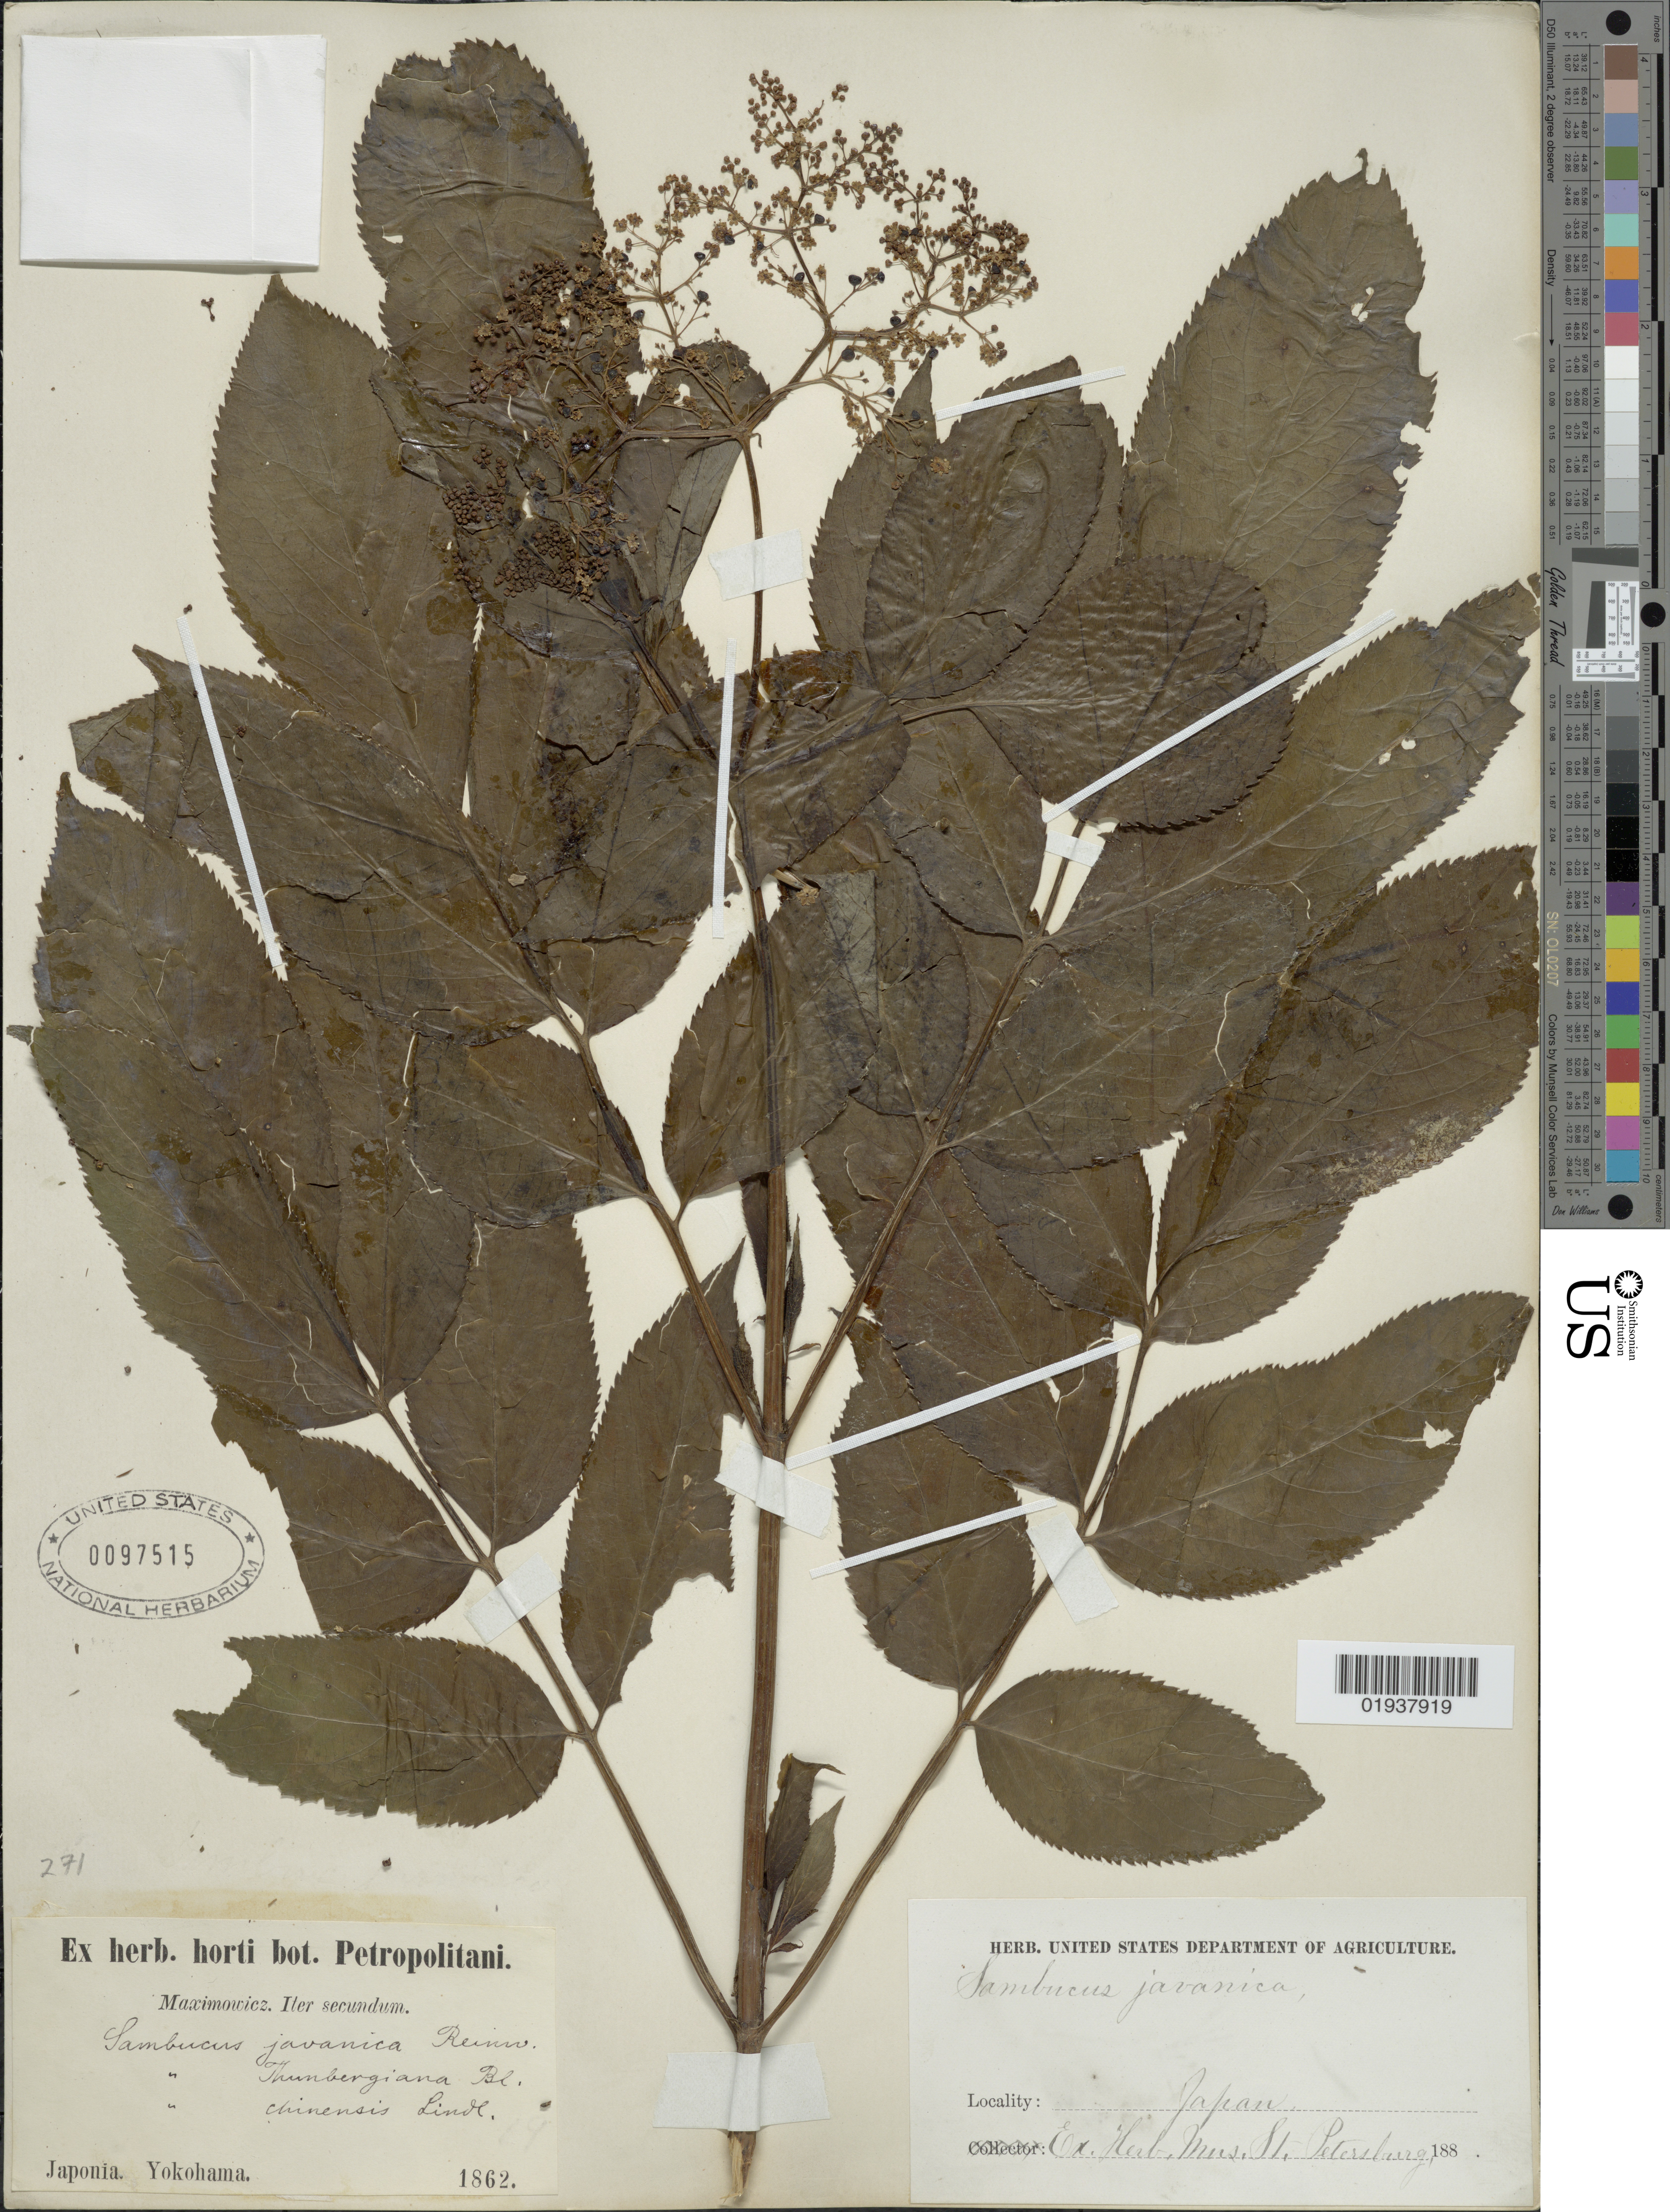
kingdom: Plantae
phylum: Tracheophyta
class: Magnoliopsida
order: Dipsacales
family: Viburnaceae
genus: Sambucus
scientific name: Sambucus javanica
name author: Blume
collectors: -. Maximowicz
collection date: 1862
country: Japan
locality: Japonia, Yokohama.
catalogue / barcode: US 97515